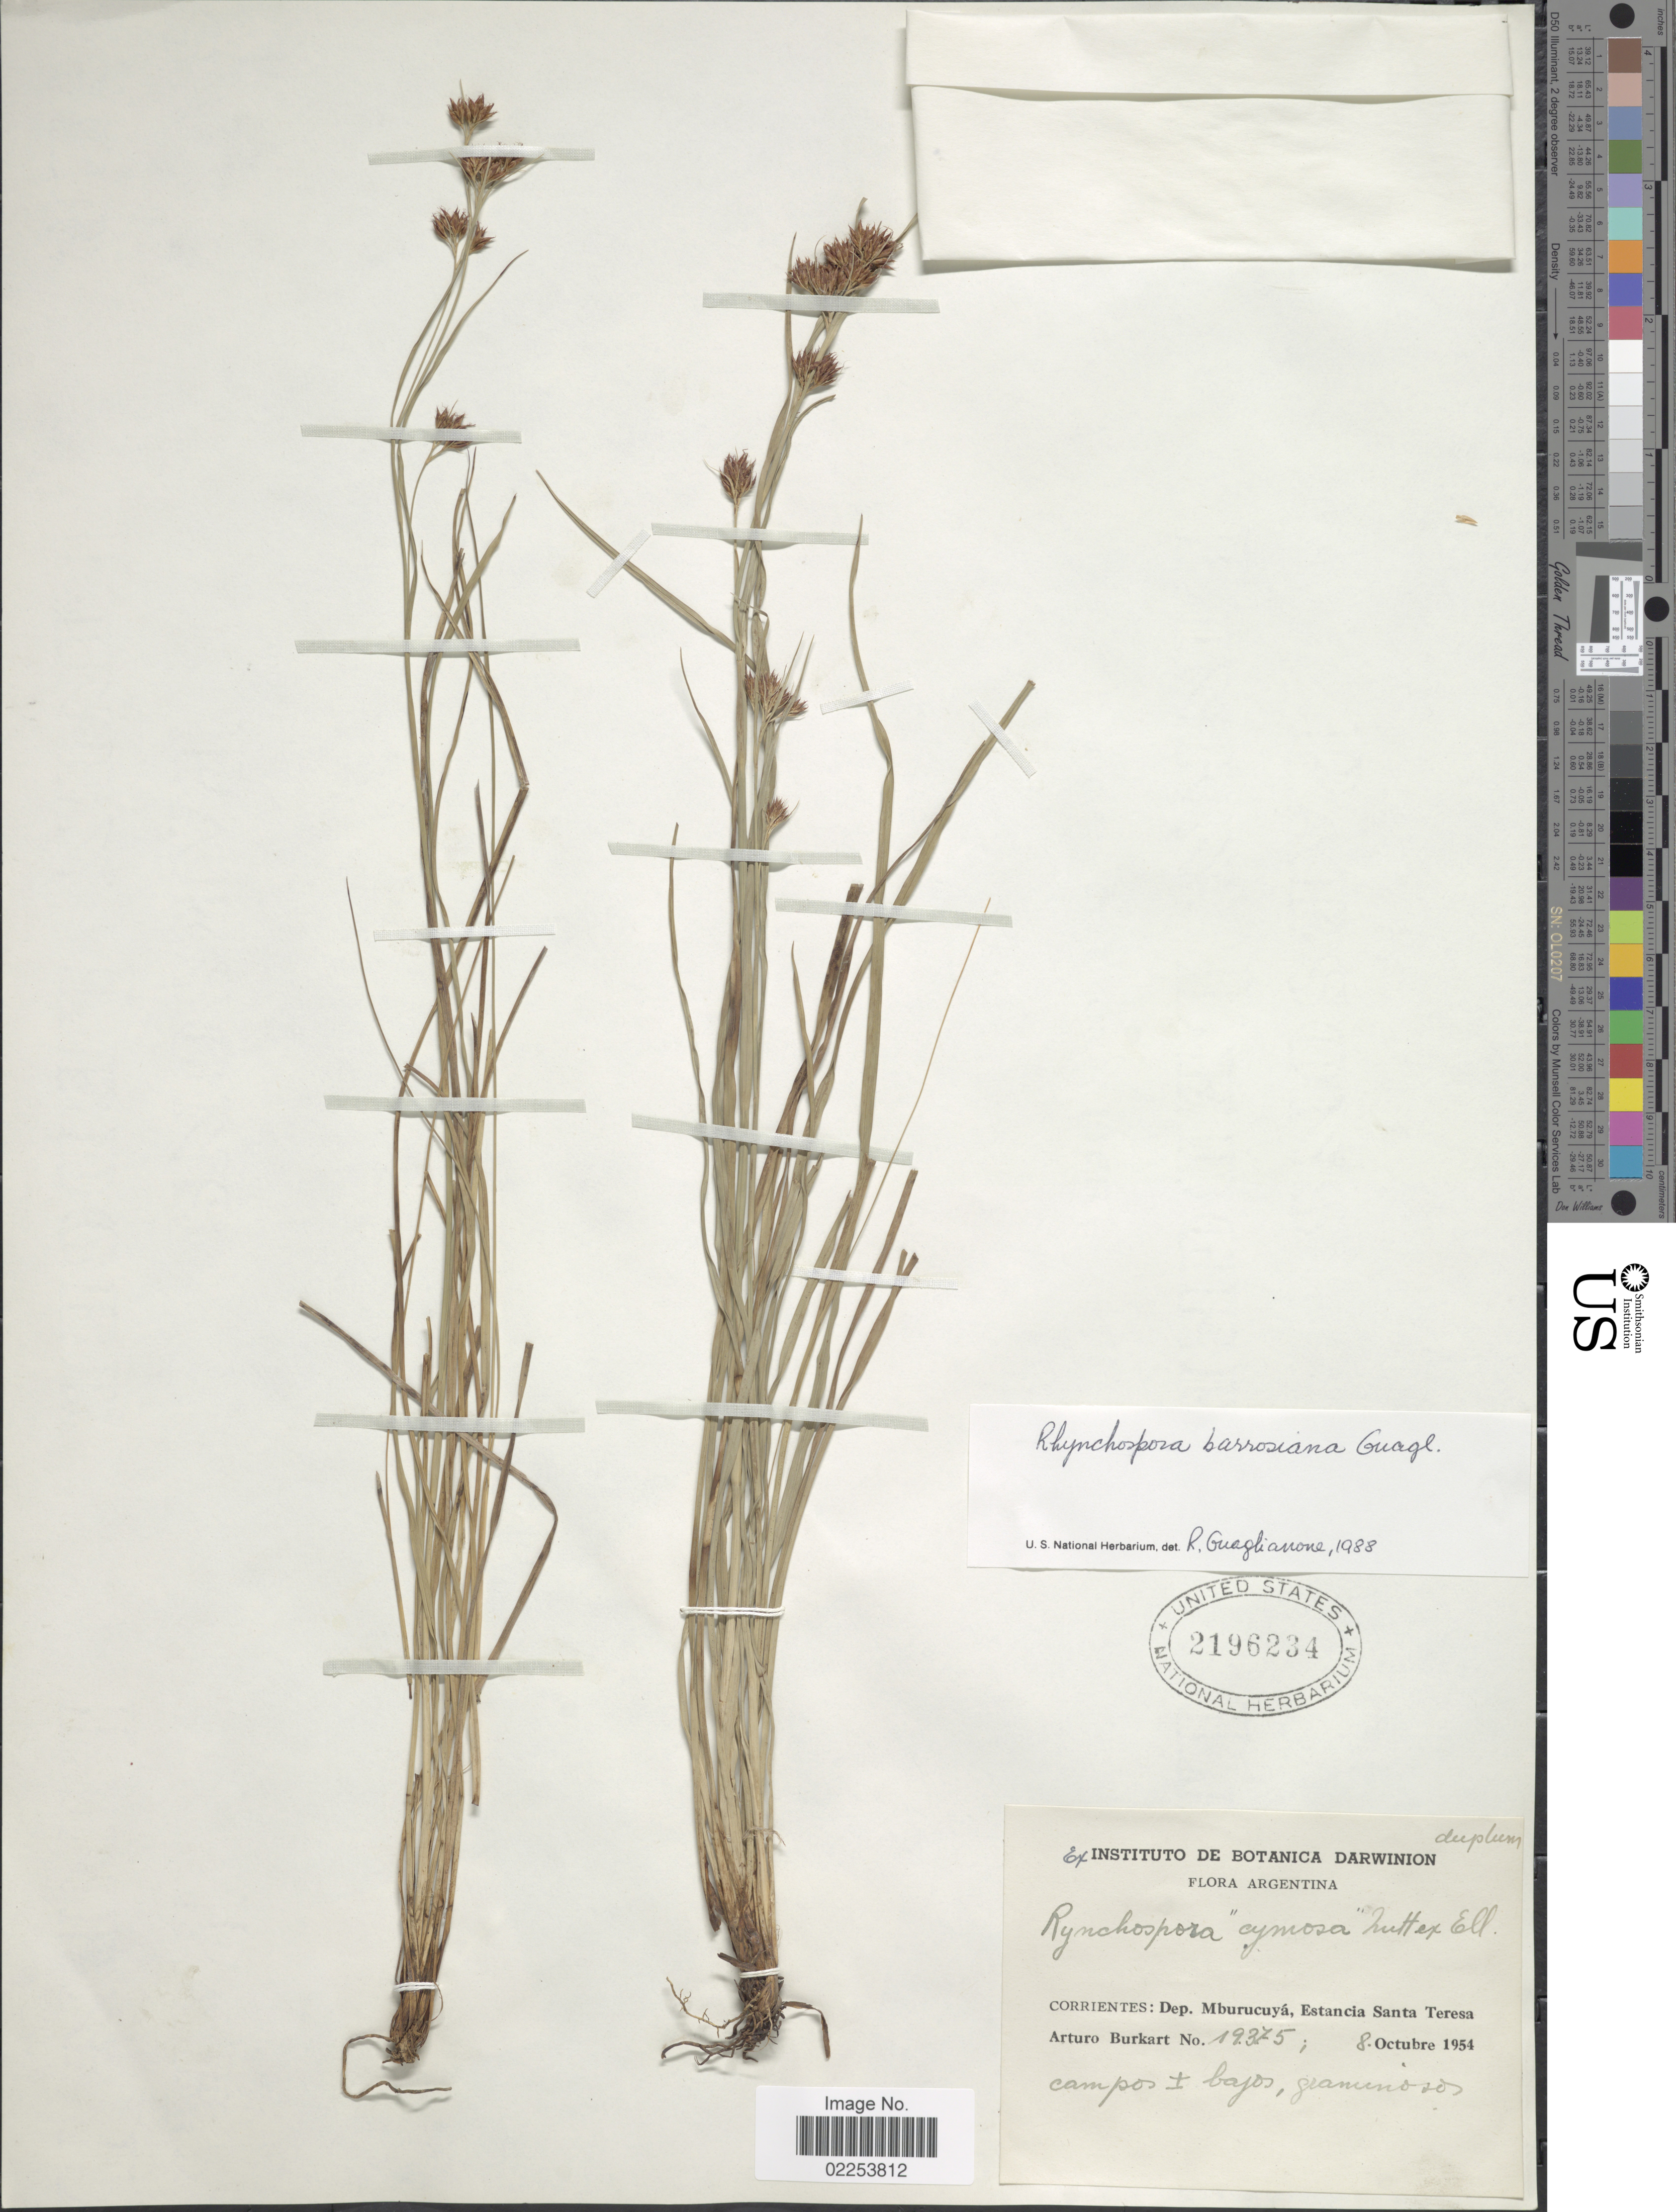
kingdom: Plantae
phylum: Tracheophyta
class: Liliopsida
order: Poales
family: Cyperaceae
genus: Rhynchospora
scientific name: Rhynchospora barrosiana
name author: Guagl.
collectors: A. E. Burkart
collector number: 19375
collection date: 1954-10-08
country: Argentina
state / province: Corrientes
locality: Dep. Mburucuya, Estancia Santa Teresa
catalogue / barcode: US 2196234